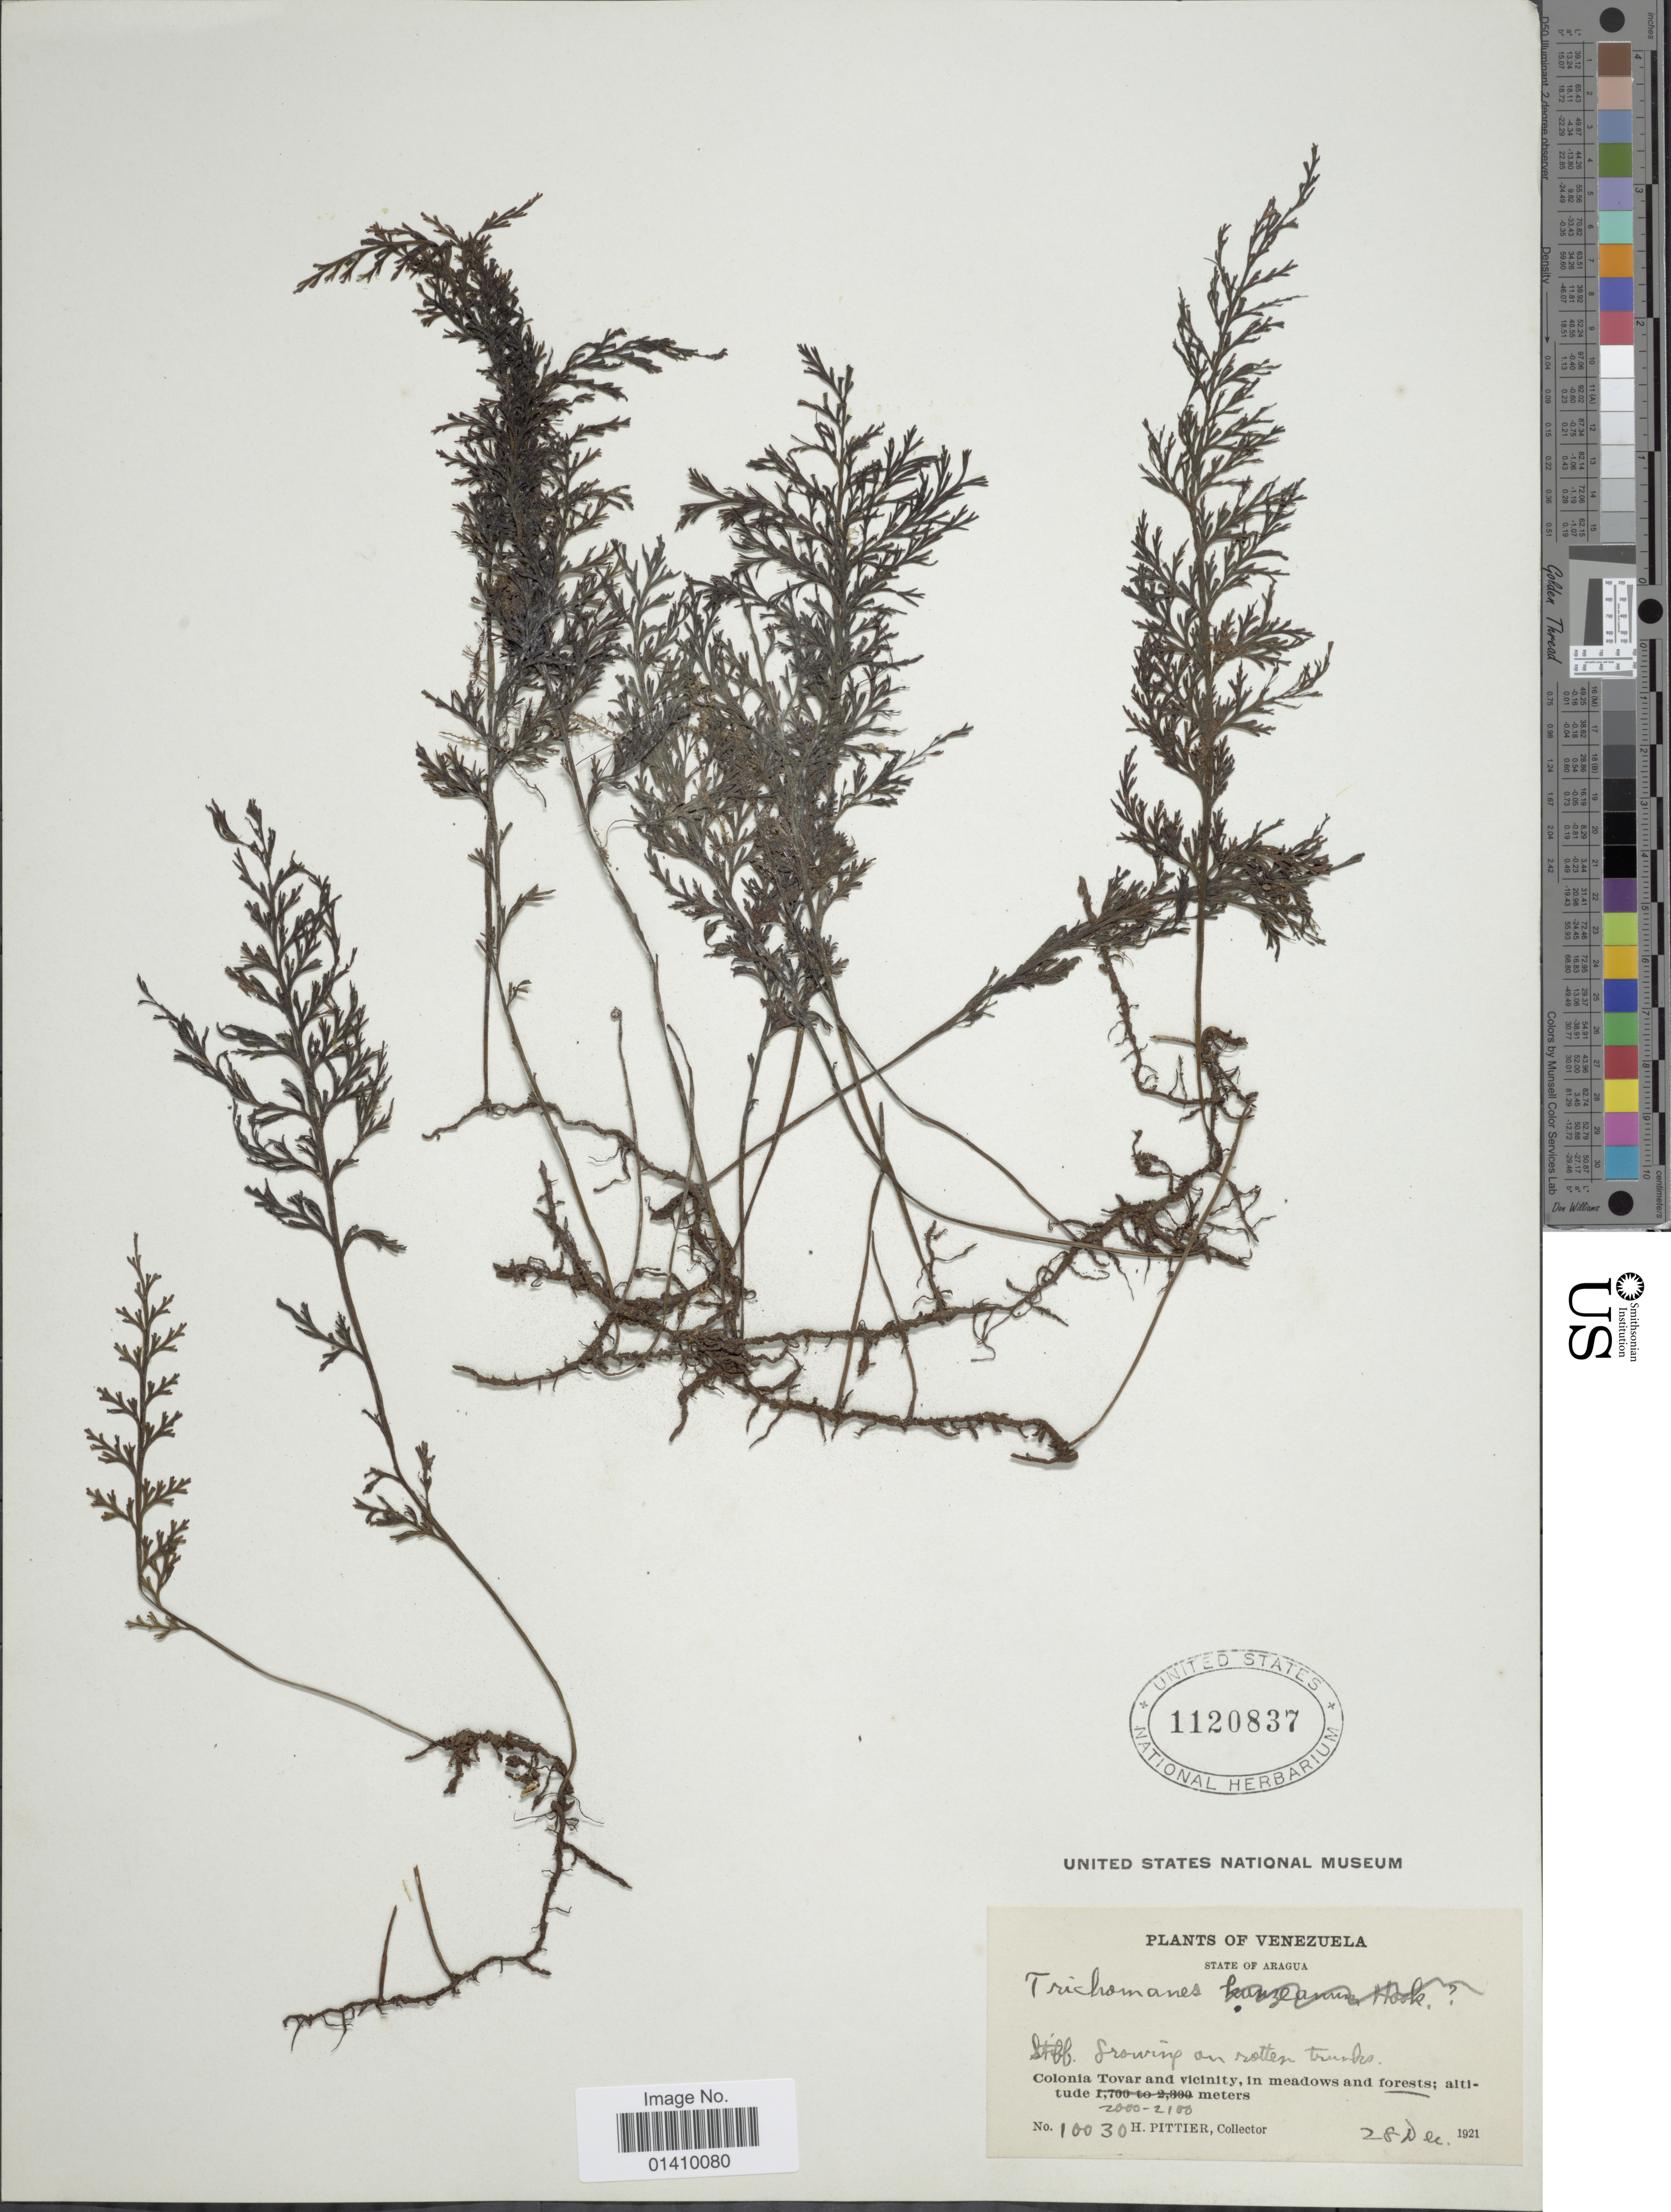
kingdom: Plantae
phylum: Tracheophyta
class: Polypodiopsida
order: Hymenophyllales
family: Hymenophyllaceae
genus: Polyphlebium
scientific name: Polyphlebium diaphanum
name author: (Kunth) Ebihara & Dubuisson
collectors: H. F. Pittier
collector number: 10030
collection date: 1921-12-28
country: Venezuela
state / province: Aragua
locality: State of Aragua Colonia Tovar and vicinity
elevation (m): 2000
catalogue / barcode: US 1120837